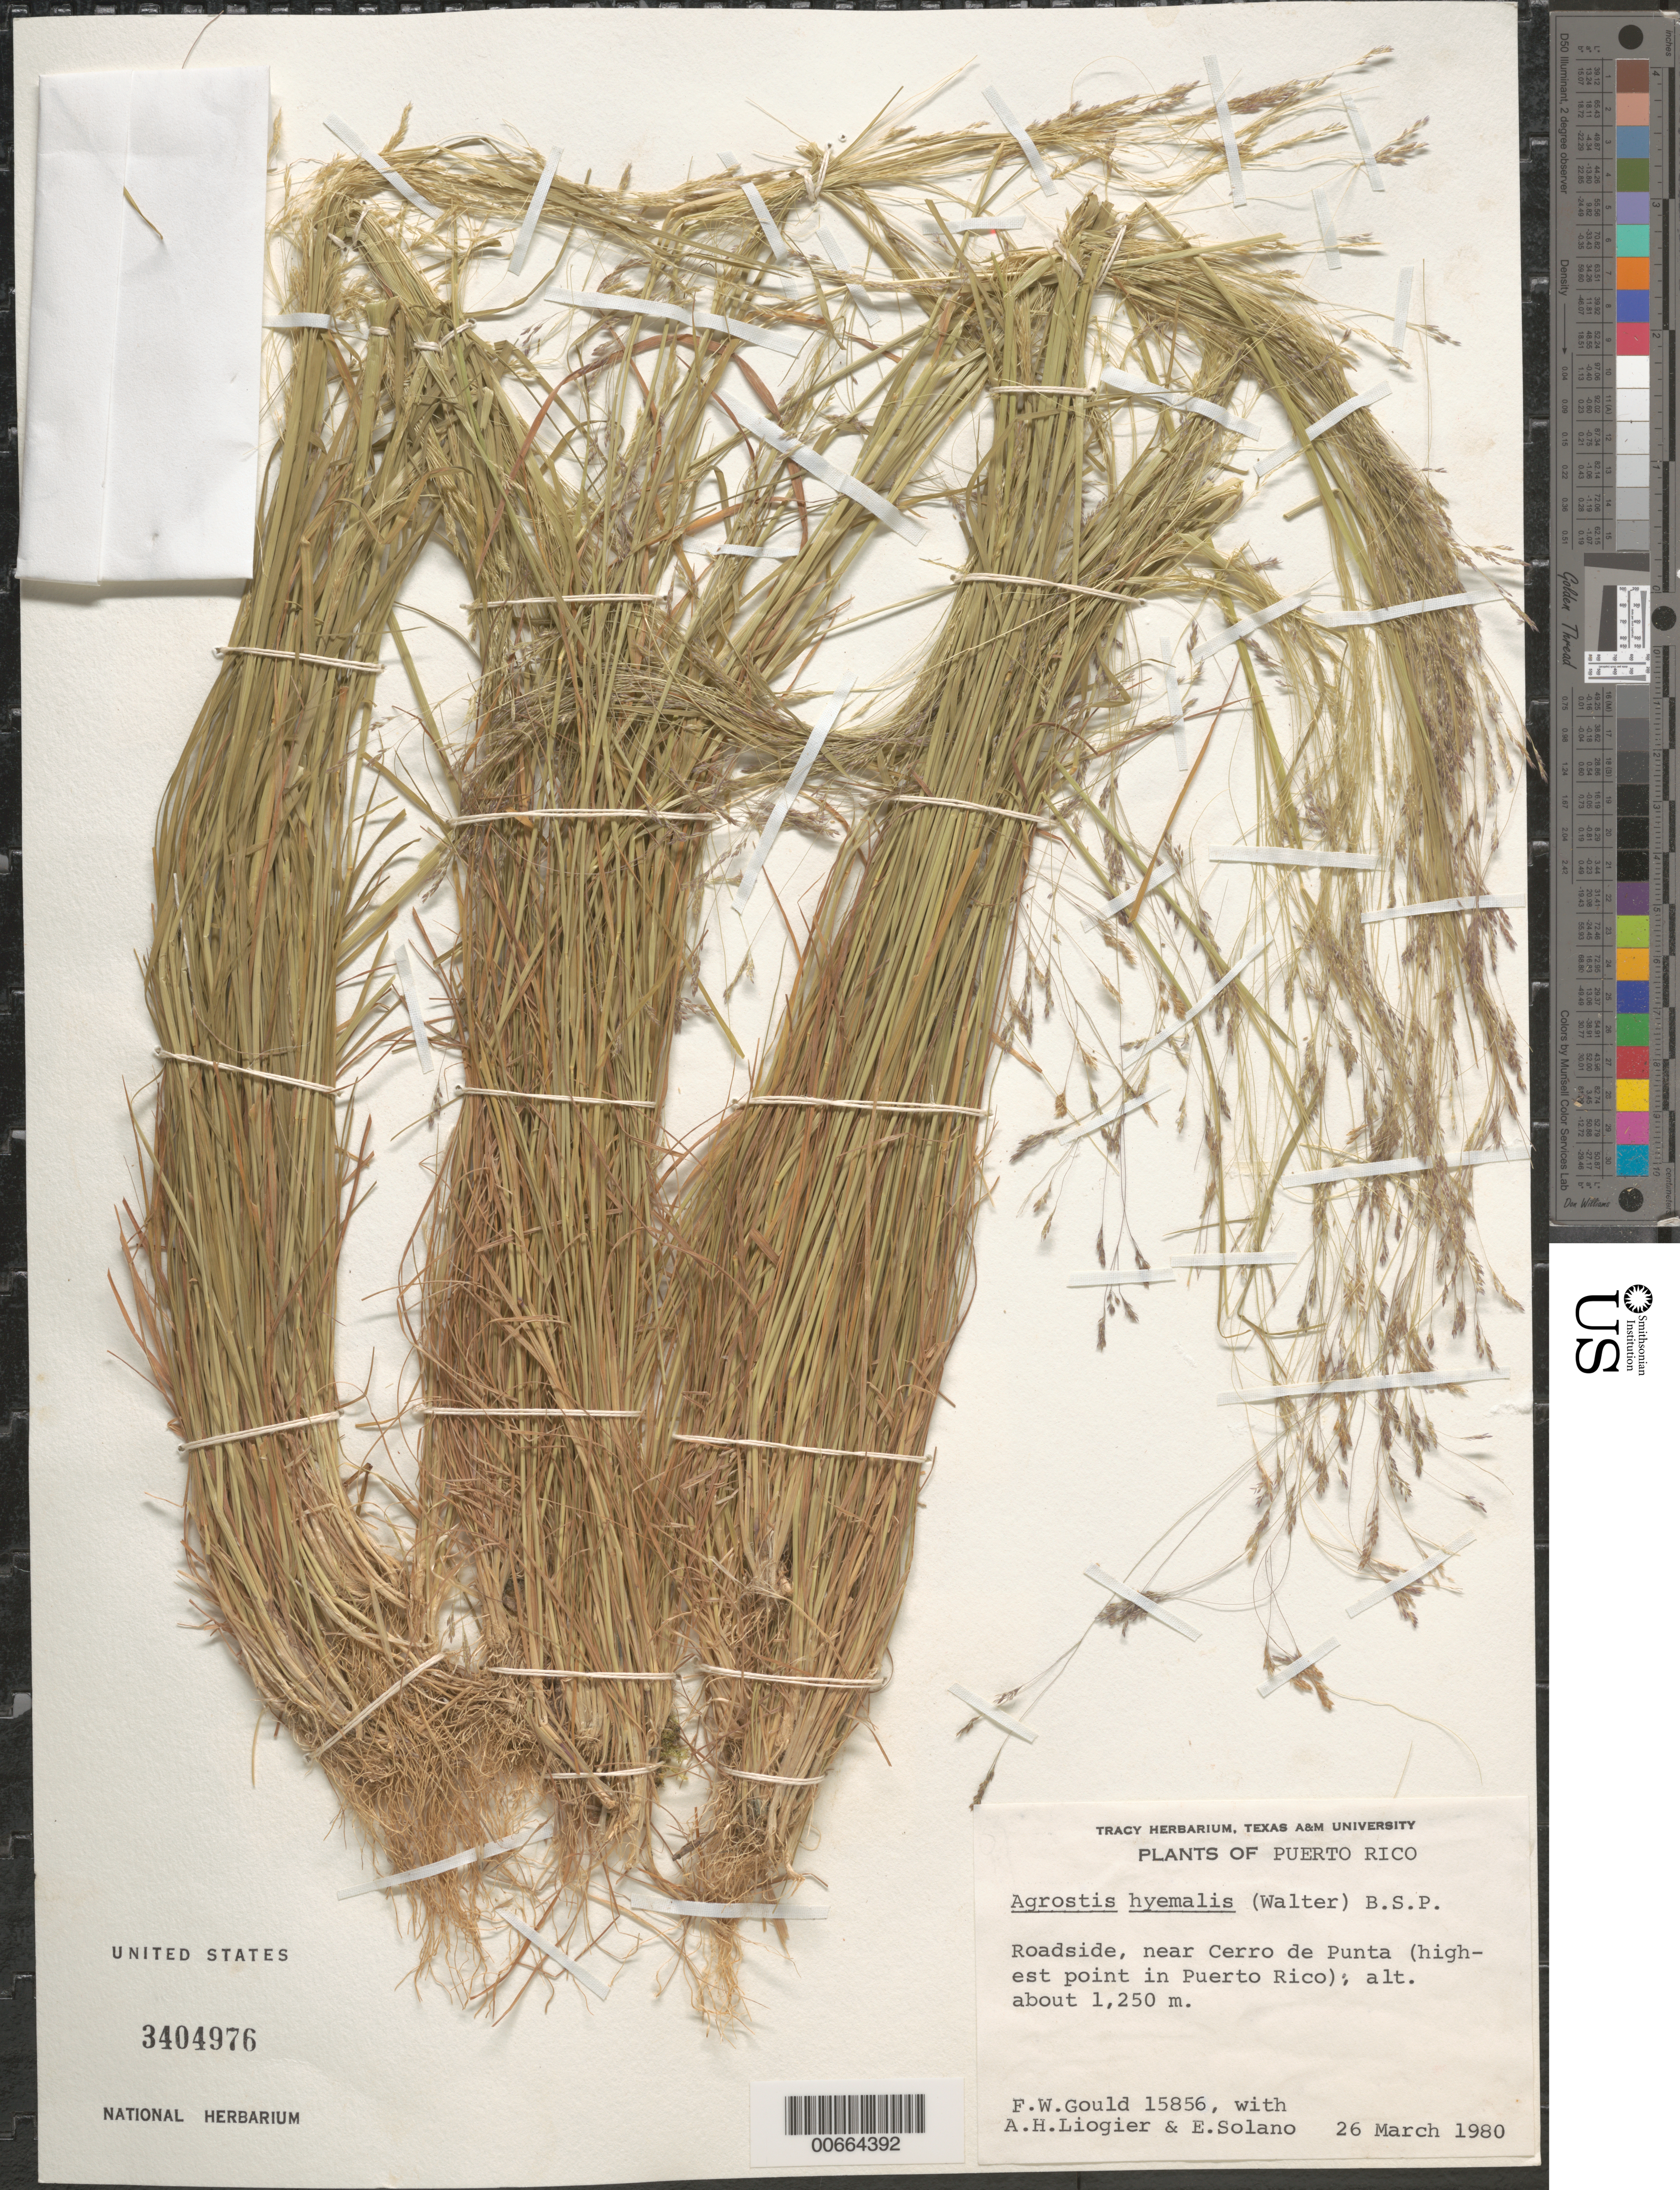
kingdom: Plantae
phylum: Tracheophyta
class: Liliopsida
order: Poales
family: Poaceae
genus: Agrostis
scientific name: Agrostis hyemalis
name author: (Walter) Britton et al.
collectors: F. W. Gould, A. H. Liogier & E. Solano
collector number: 15856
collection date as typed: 26 Mar 1980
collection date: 1980-03-26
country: Puerto Rico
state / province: Jayuya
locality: Roadside, near Cerro de Punta (highest point in Puerto Rico)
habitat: Roadside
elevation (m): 1250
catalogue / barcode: US 3404976